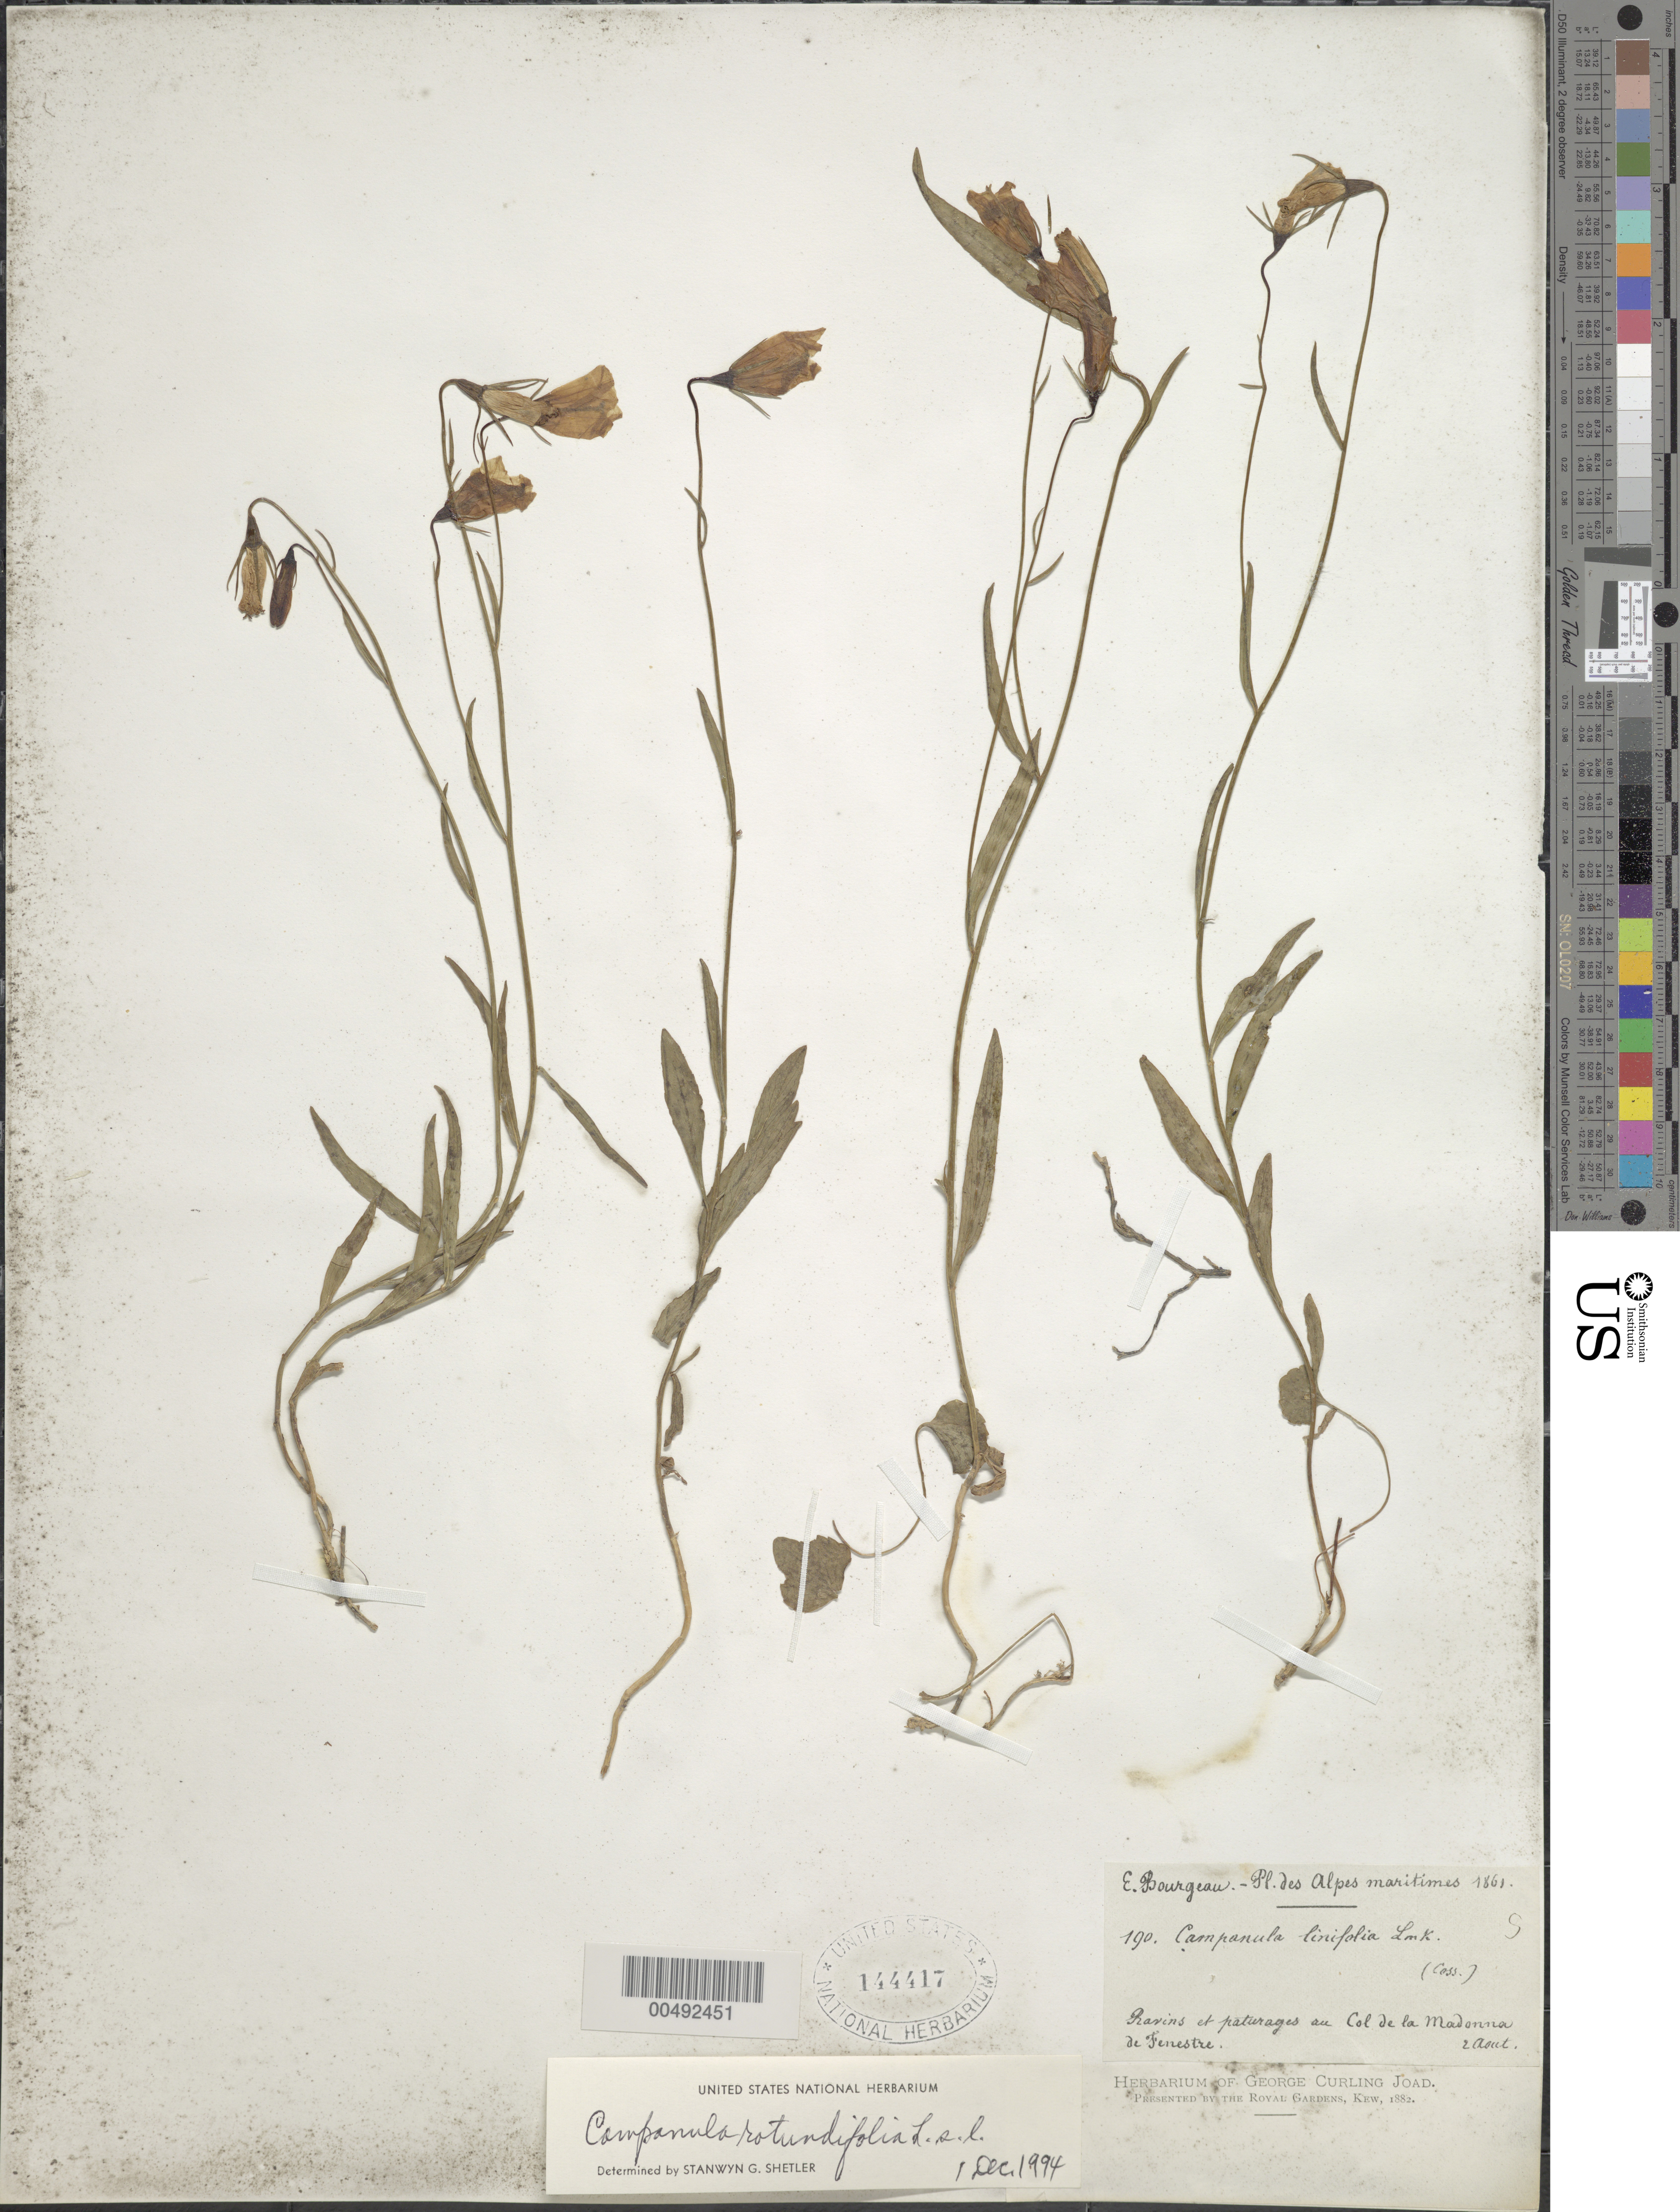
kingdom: Plantae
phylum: Tracheophyta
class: Magnoliopsida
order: Asterales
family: Campanulaceae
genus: Campanula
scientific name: Campanula rotundifolia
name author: L.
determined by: Shetler, Stanwyn G., (US), NMNH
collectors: E. Bourgeau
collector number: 190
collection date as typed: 02 Aug 1861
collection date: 1861-08-02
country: France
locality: Pl. des Alpes maritimes, Col de la Madonna de Fenestre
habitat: ravins et paturages [ravines and pastures]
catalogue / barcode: US 144417